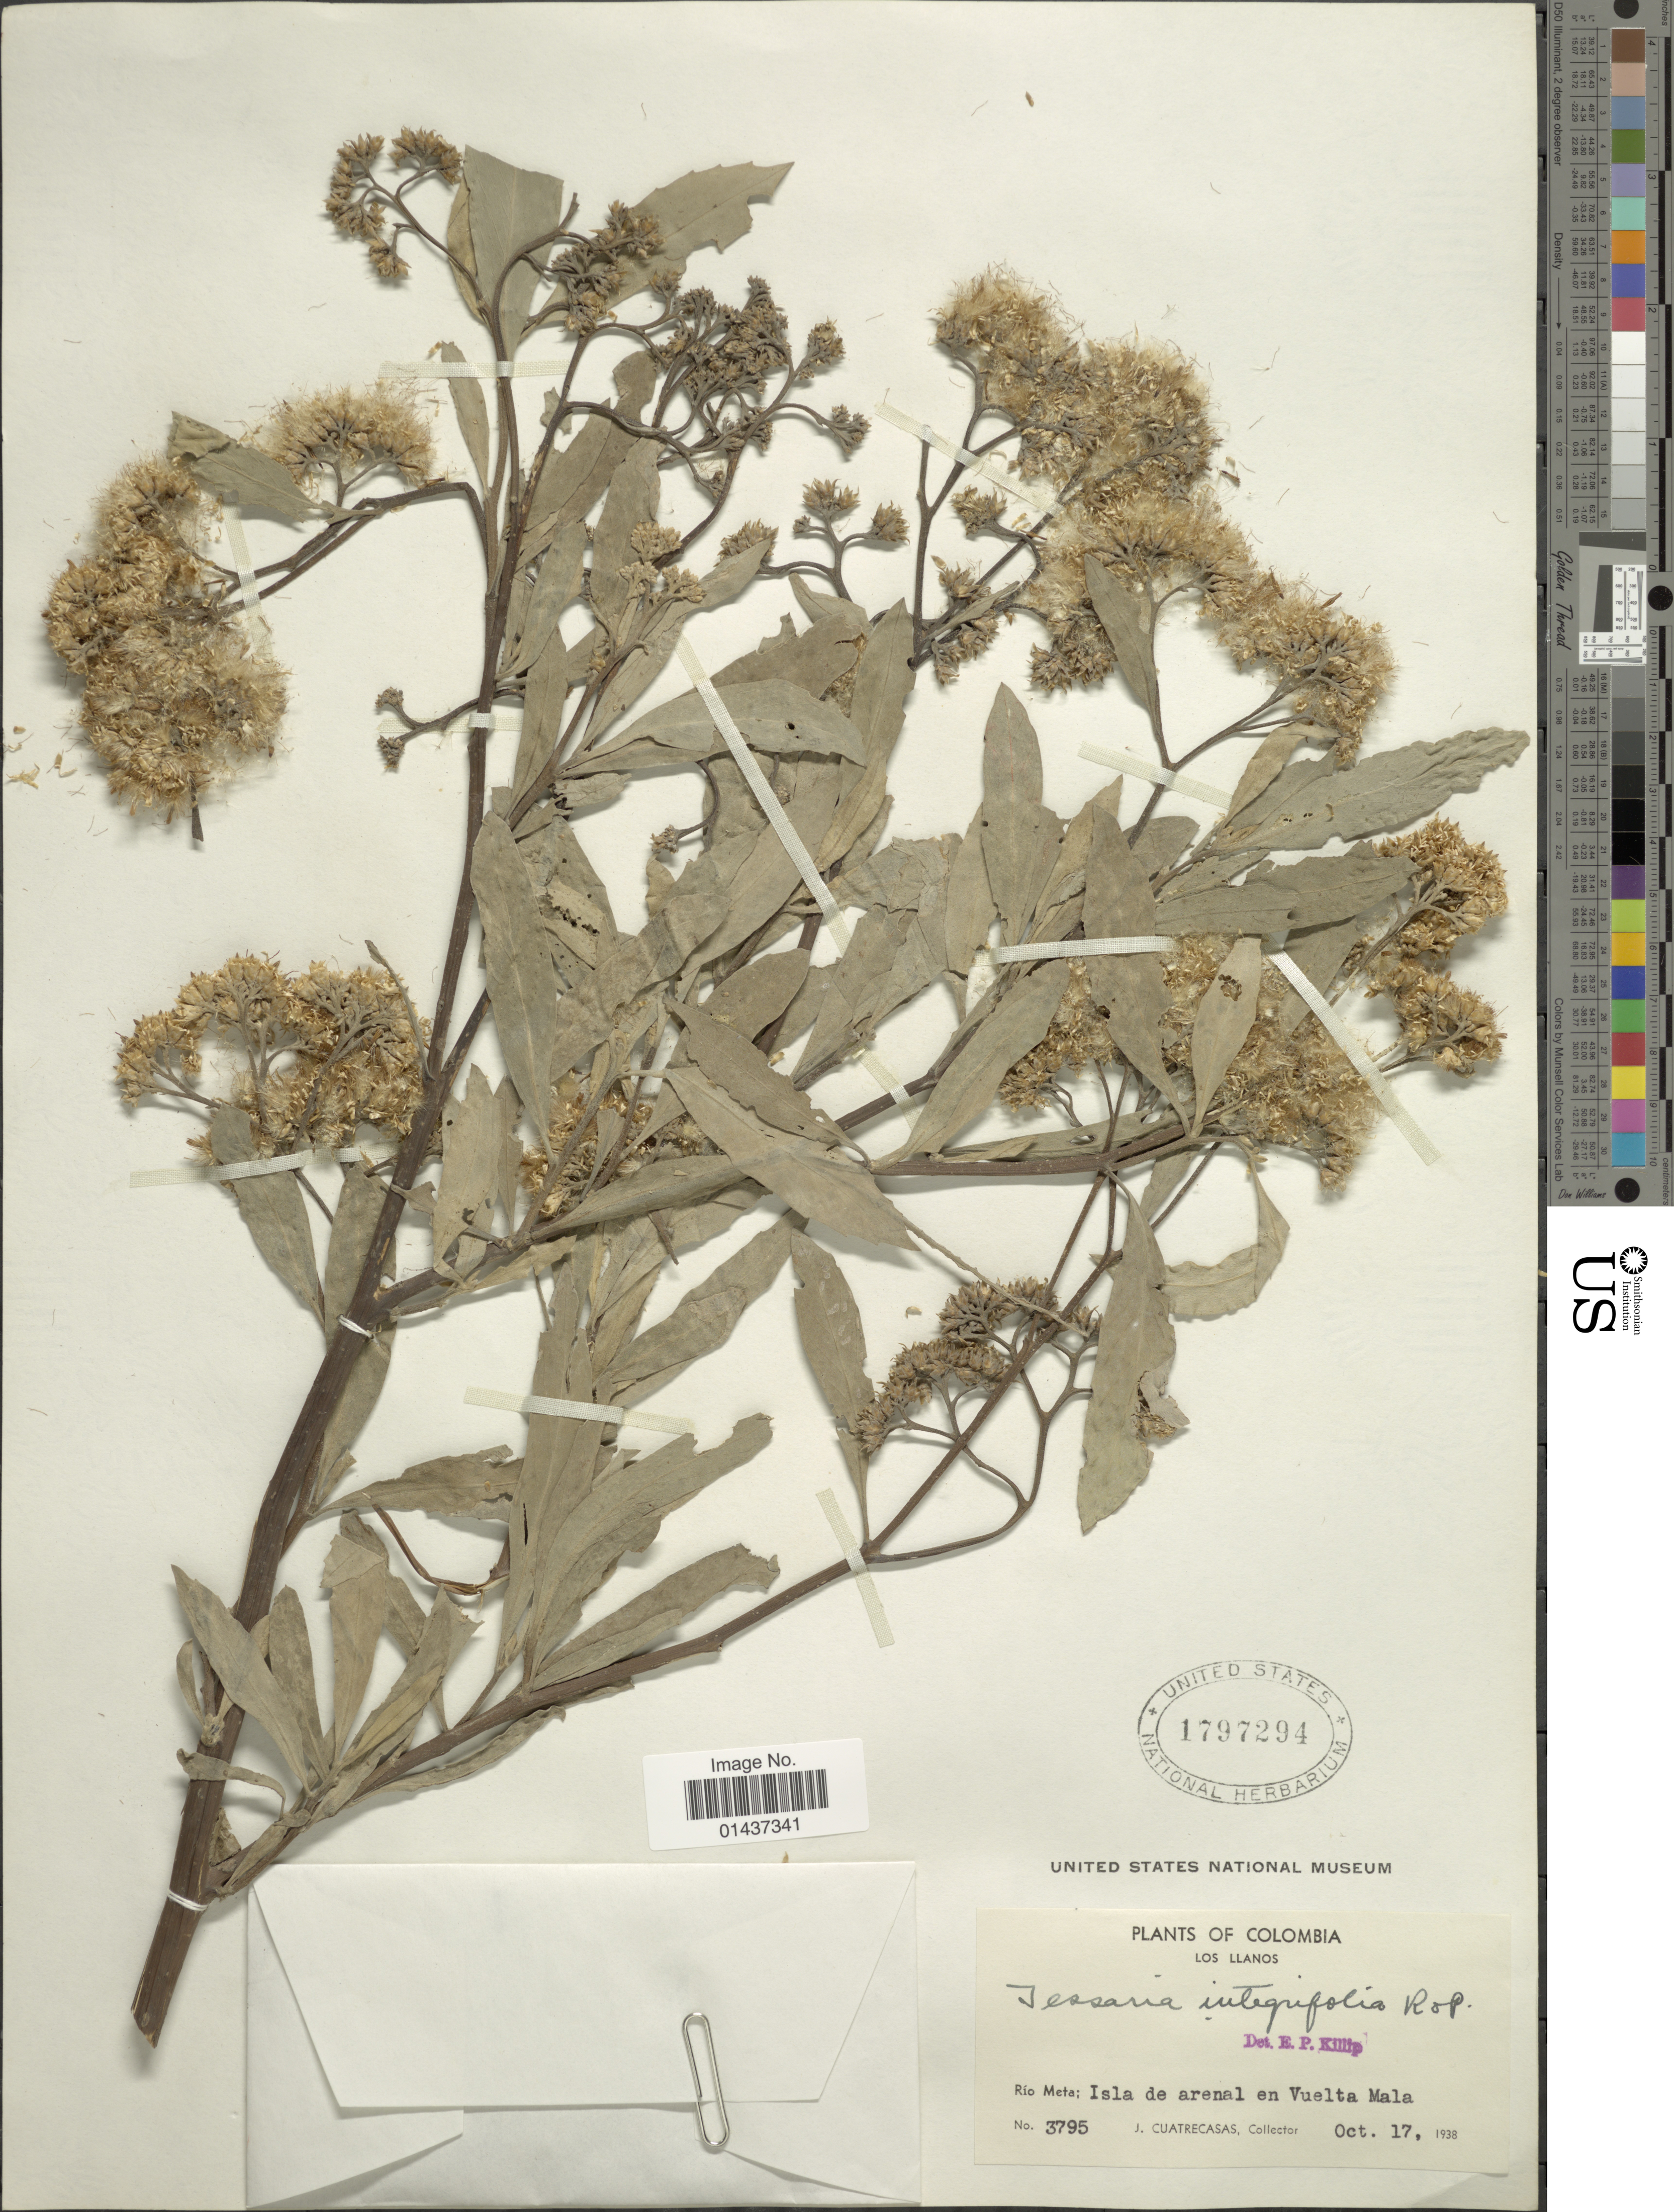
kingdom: Plantae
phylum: Tracheophyta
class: Magnoliopsida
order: Asterales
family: Asteraceae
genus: Tessaria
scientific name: Tessaria integrifolia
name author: Ruiz & Pav.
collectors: J. Cuatrecasas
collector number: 3795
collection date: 1938-10-17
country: Colombia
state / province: Meta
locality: Los Llanos, Río Meta; Isla de arenal en Vuelta Mala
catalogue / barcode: US 1797294